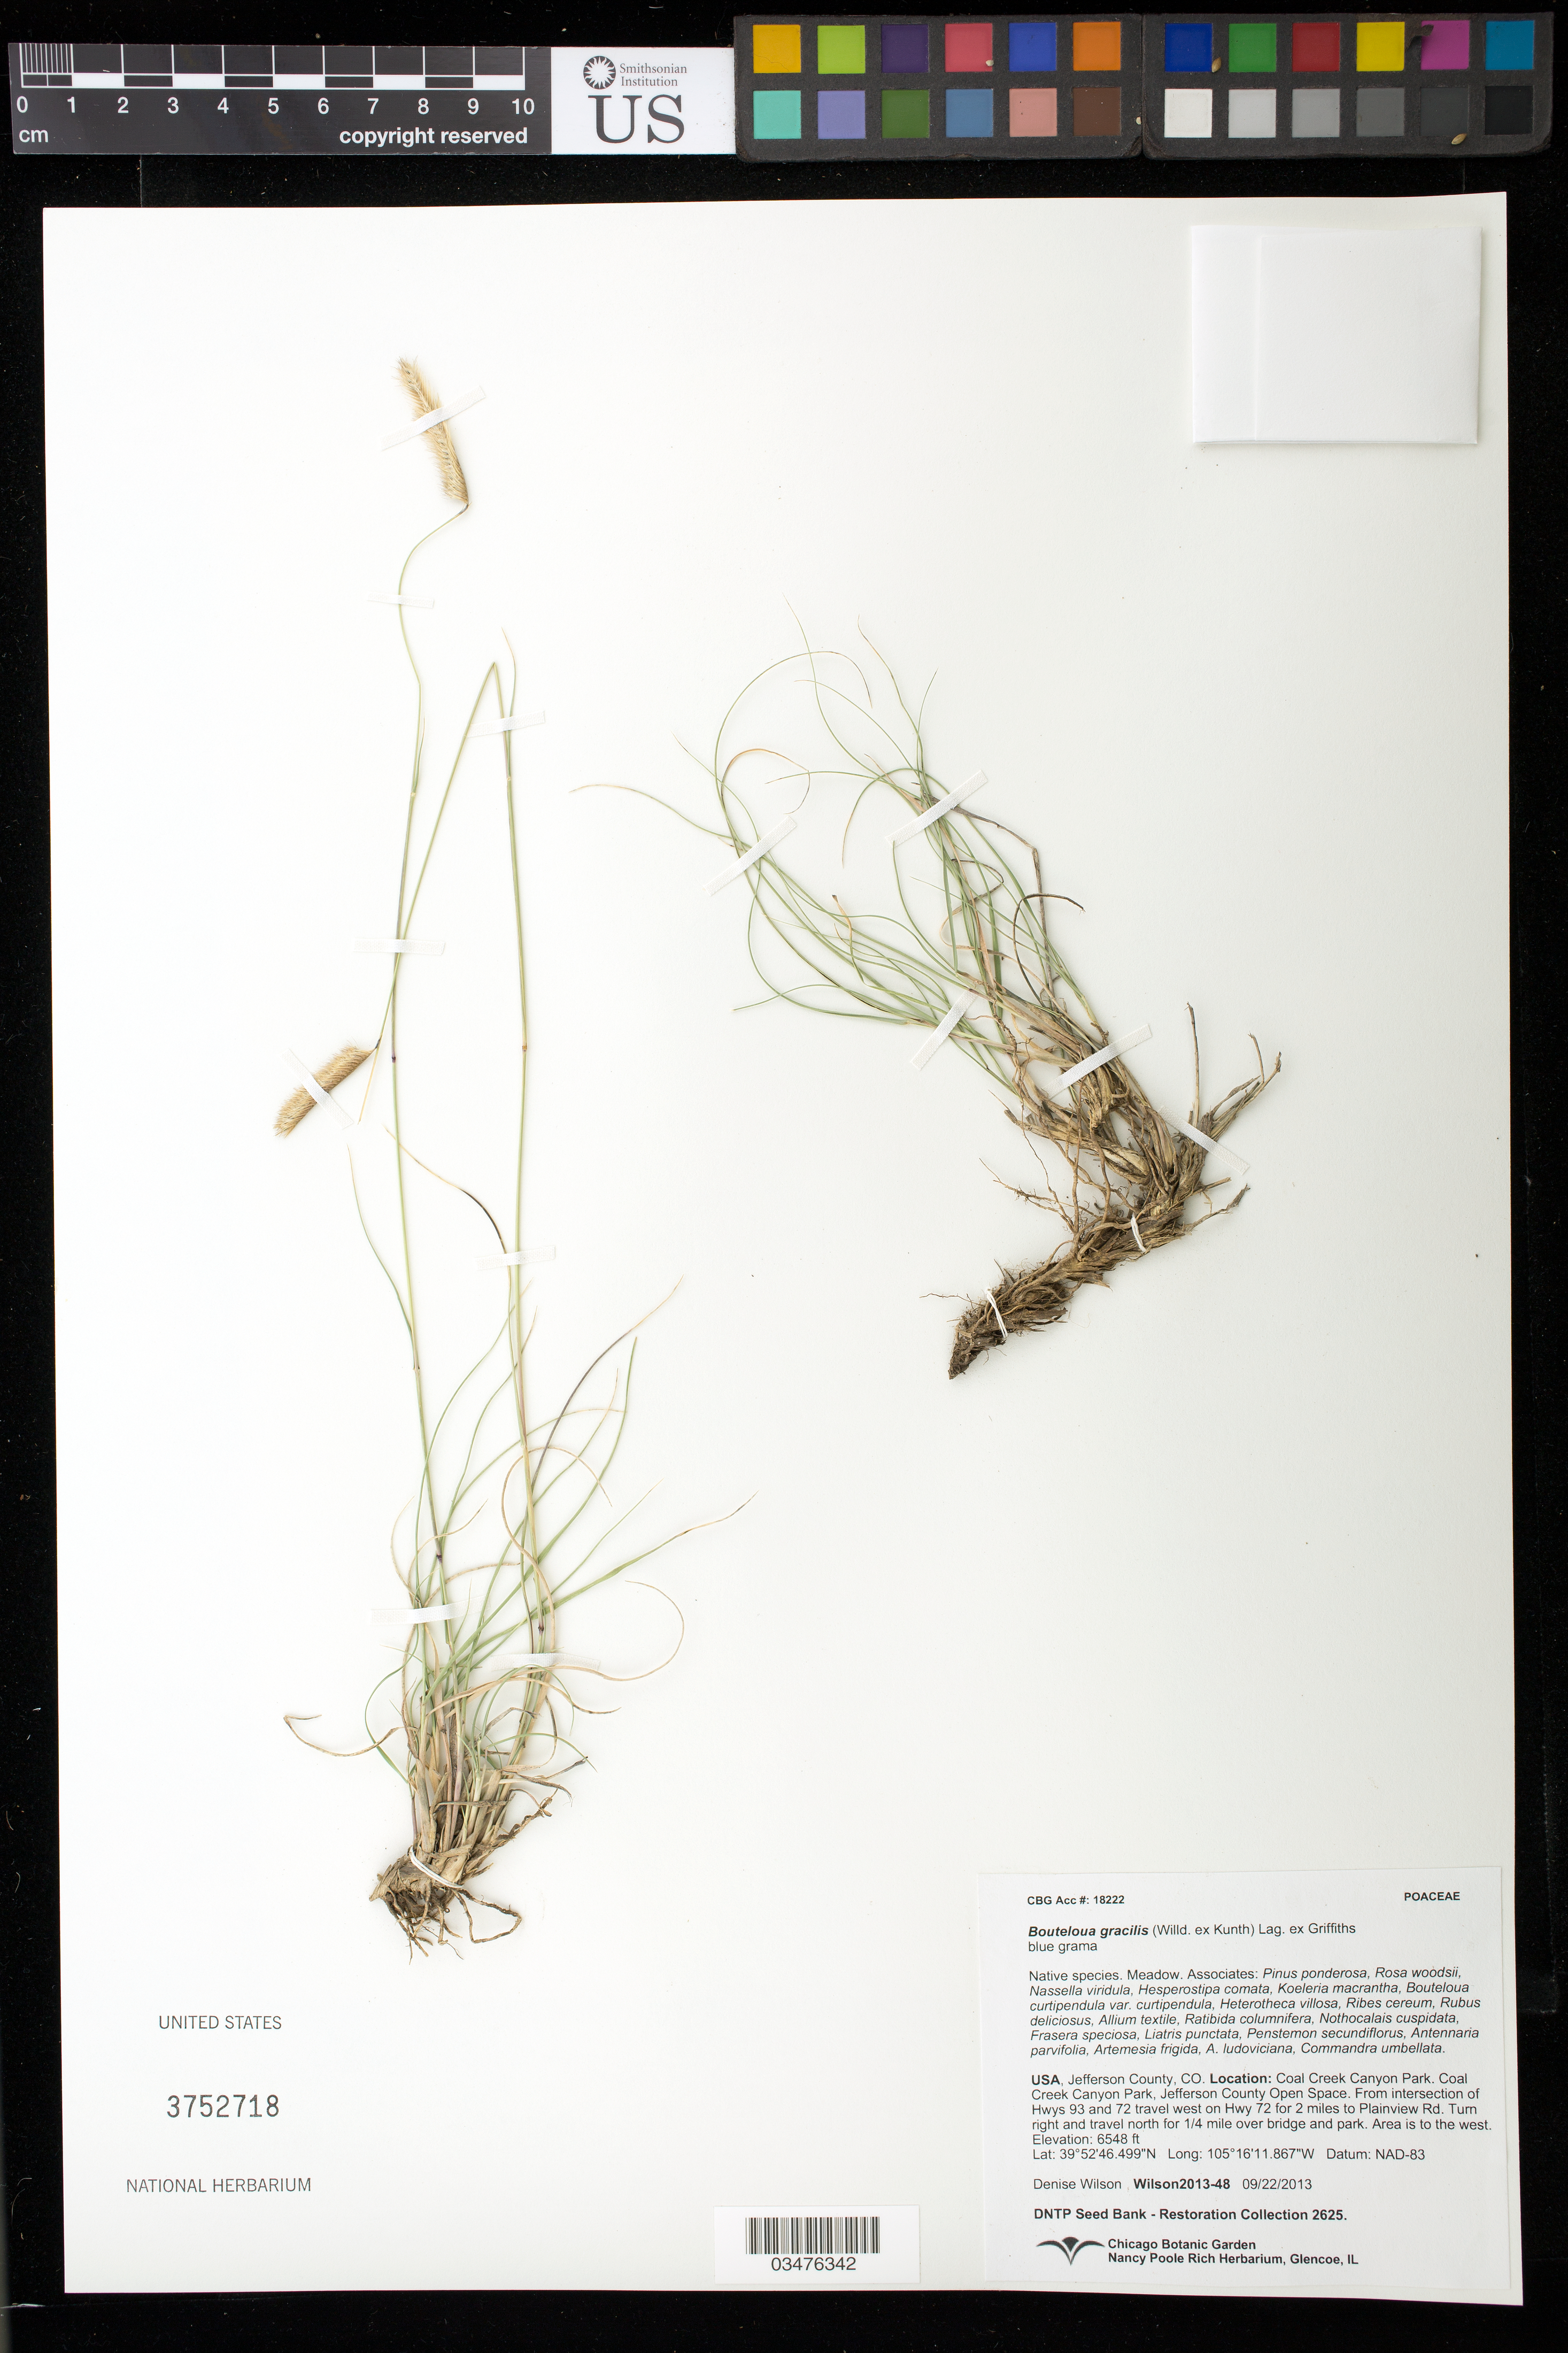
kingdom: Plantae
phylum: Tracheophyta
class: Liliopsida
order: Poales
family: Poaceae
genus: Bouteloua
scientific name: Bouteloua gracilis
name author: (Kunth) Lag. ex Griffiths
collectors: D. Wilson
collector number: Wilson2013-48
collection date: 2013-09-22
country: United States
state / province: Colorado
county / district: Jefferson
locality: Coal Creek Canyon Park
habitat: Meadow. With Pinus ponderosa, Rosa woodsii, Ribes cereum, ect.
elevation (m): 1996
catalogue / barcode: US 3752718